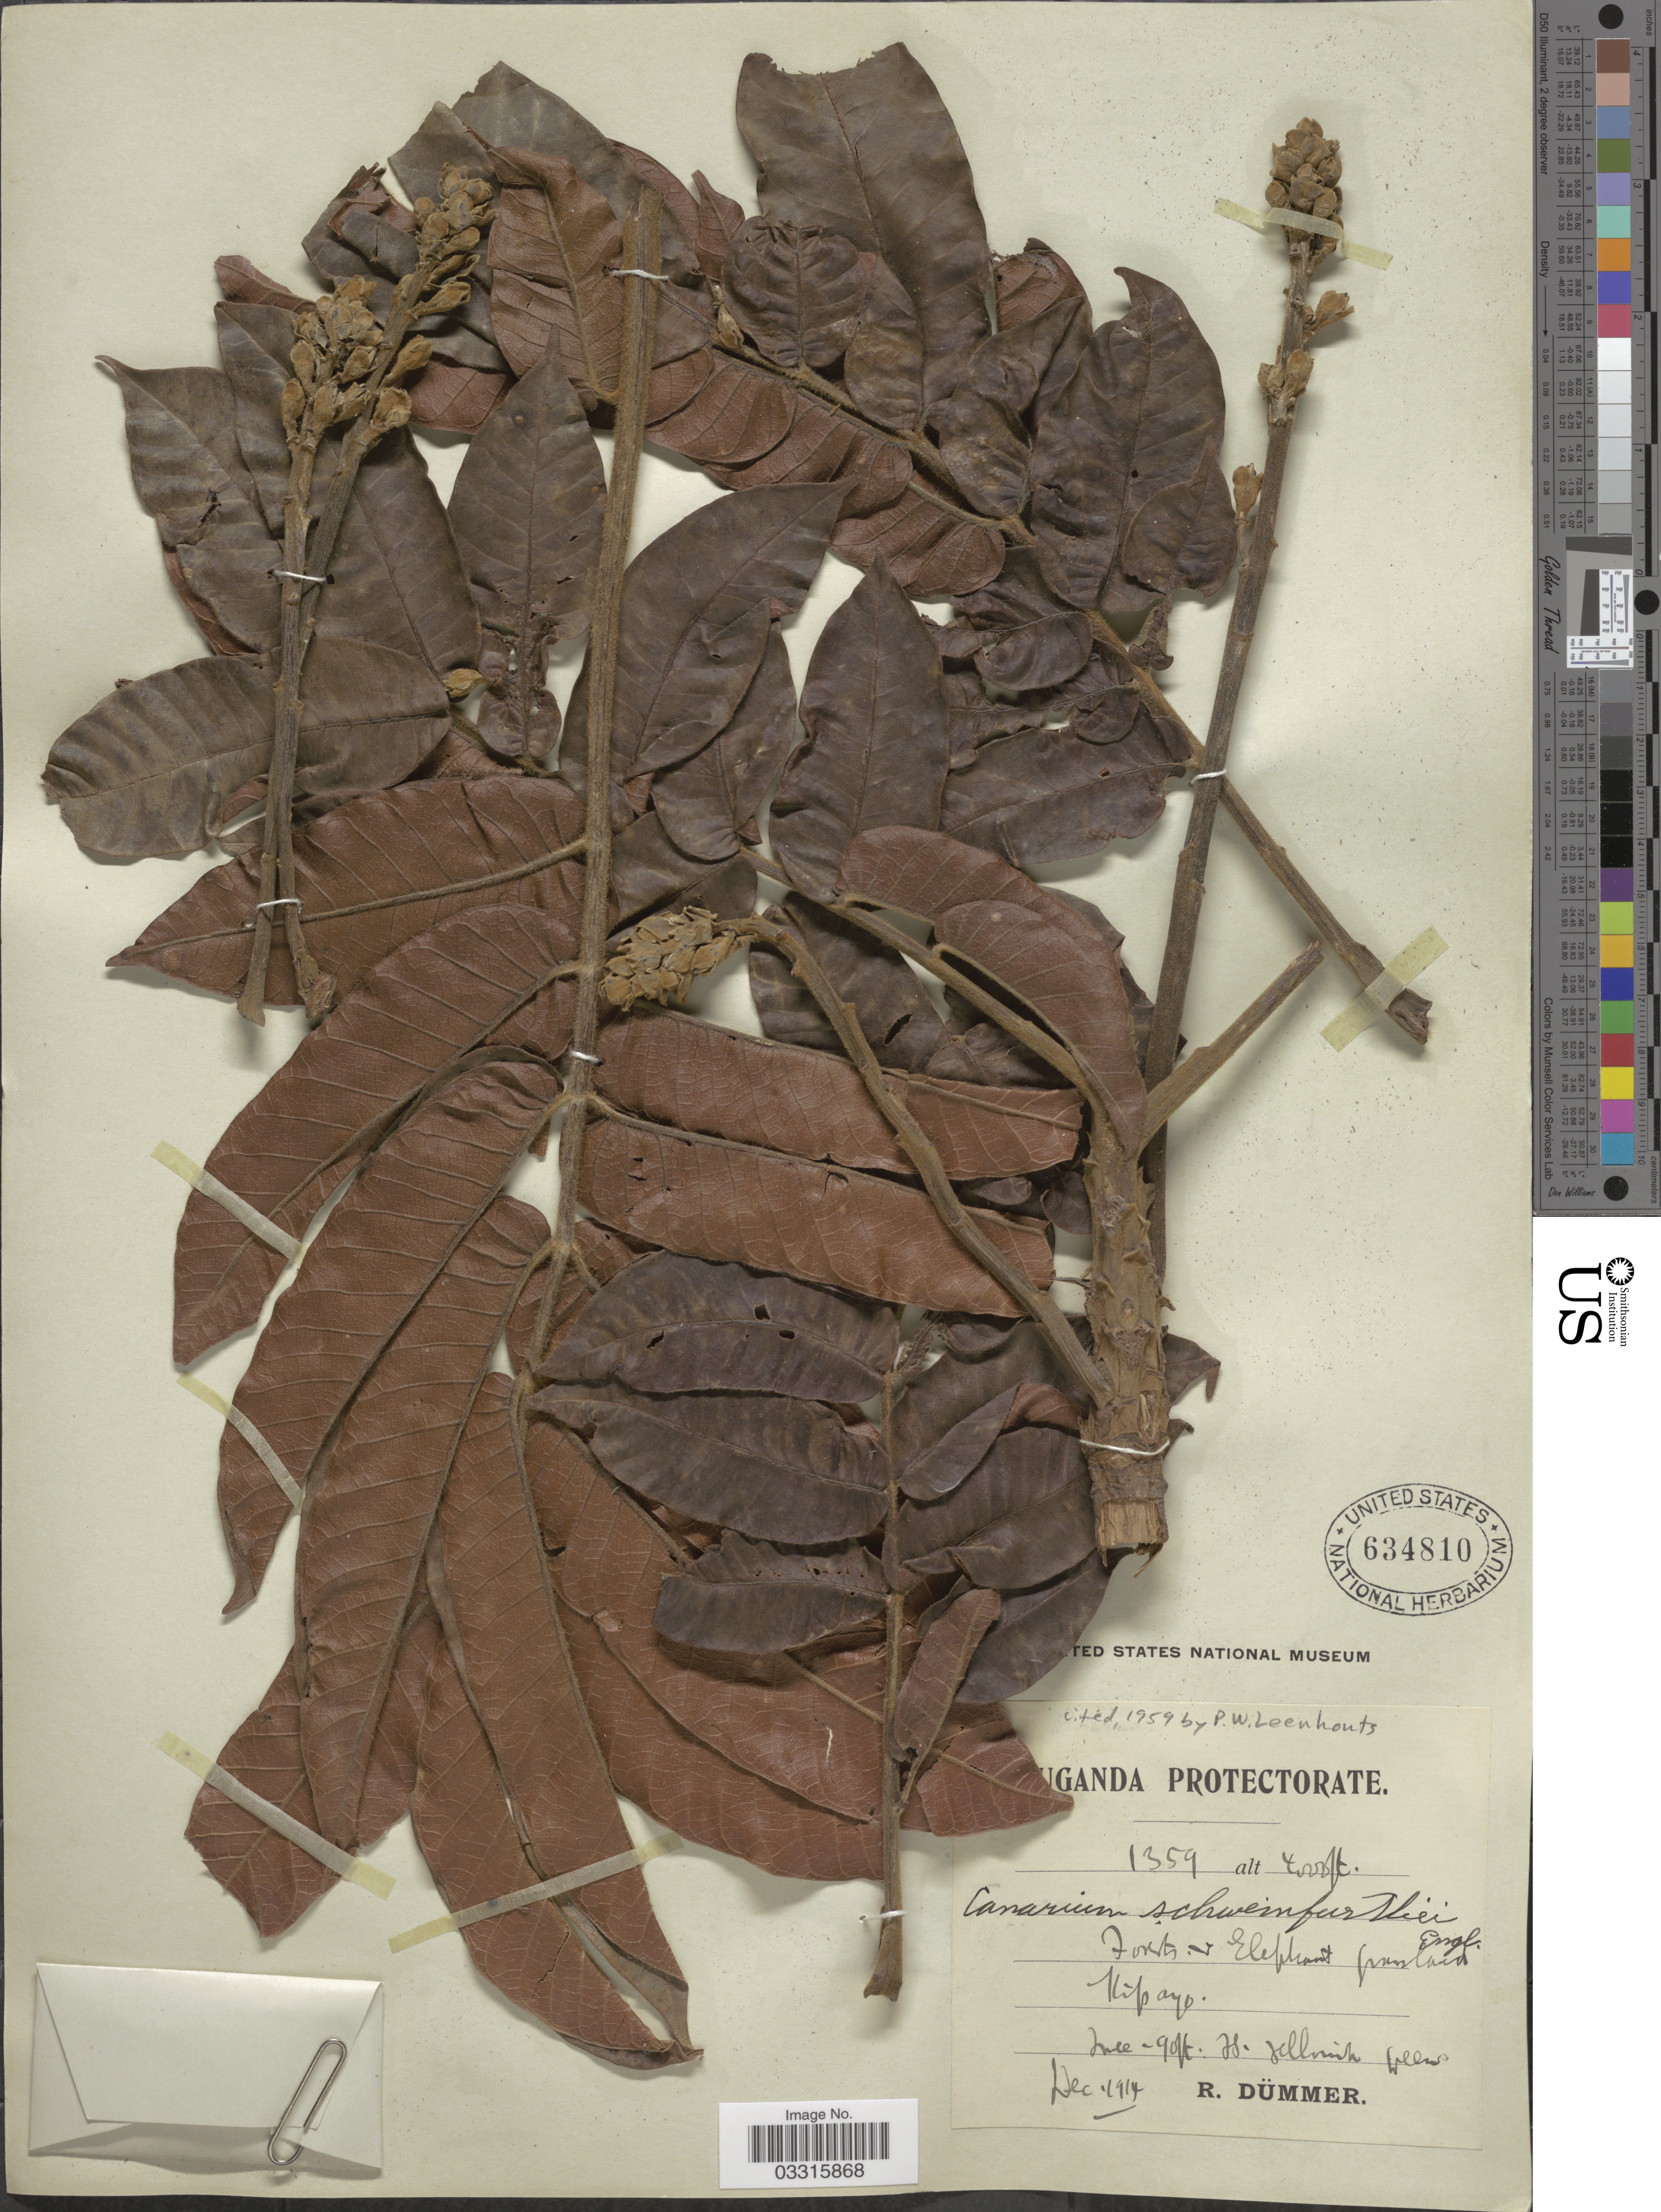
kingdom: Plantae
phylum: Tracheophyta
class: Magnoliopsida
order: Sapindales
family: Burseraceae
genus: Canarium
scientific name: Canarium schweinfurthii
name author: Engl.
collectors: R. A. Dümmer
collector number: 1359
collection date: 1914-12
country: Uganda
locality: Uganda Protectorate. Kipayo.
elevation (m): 1219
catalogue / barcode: US 634810